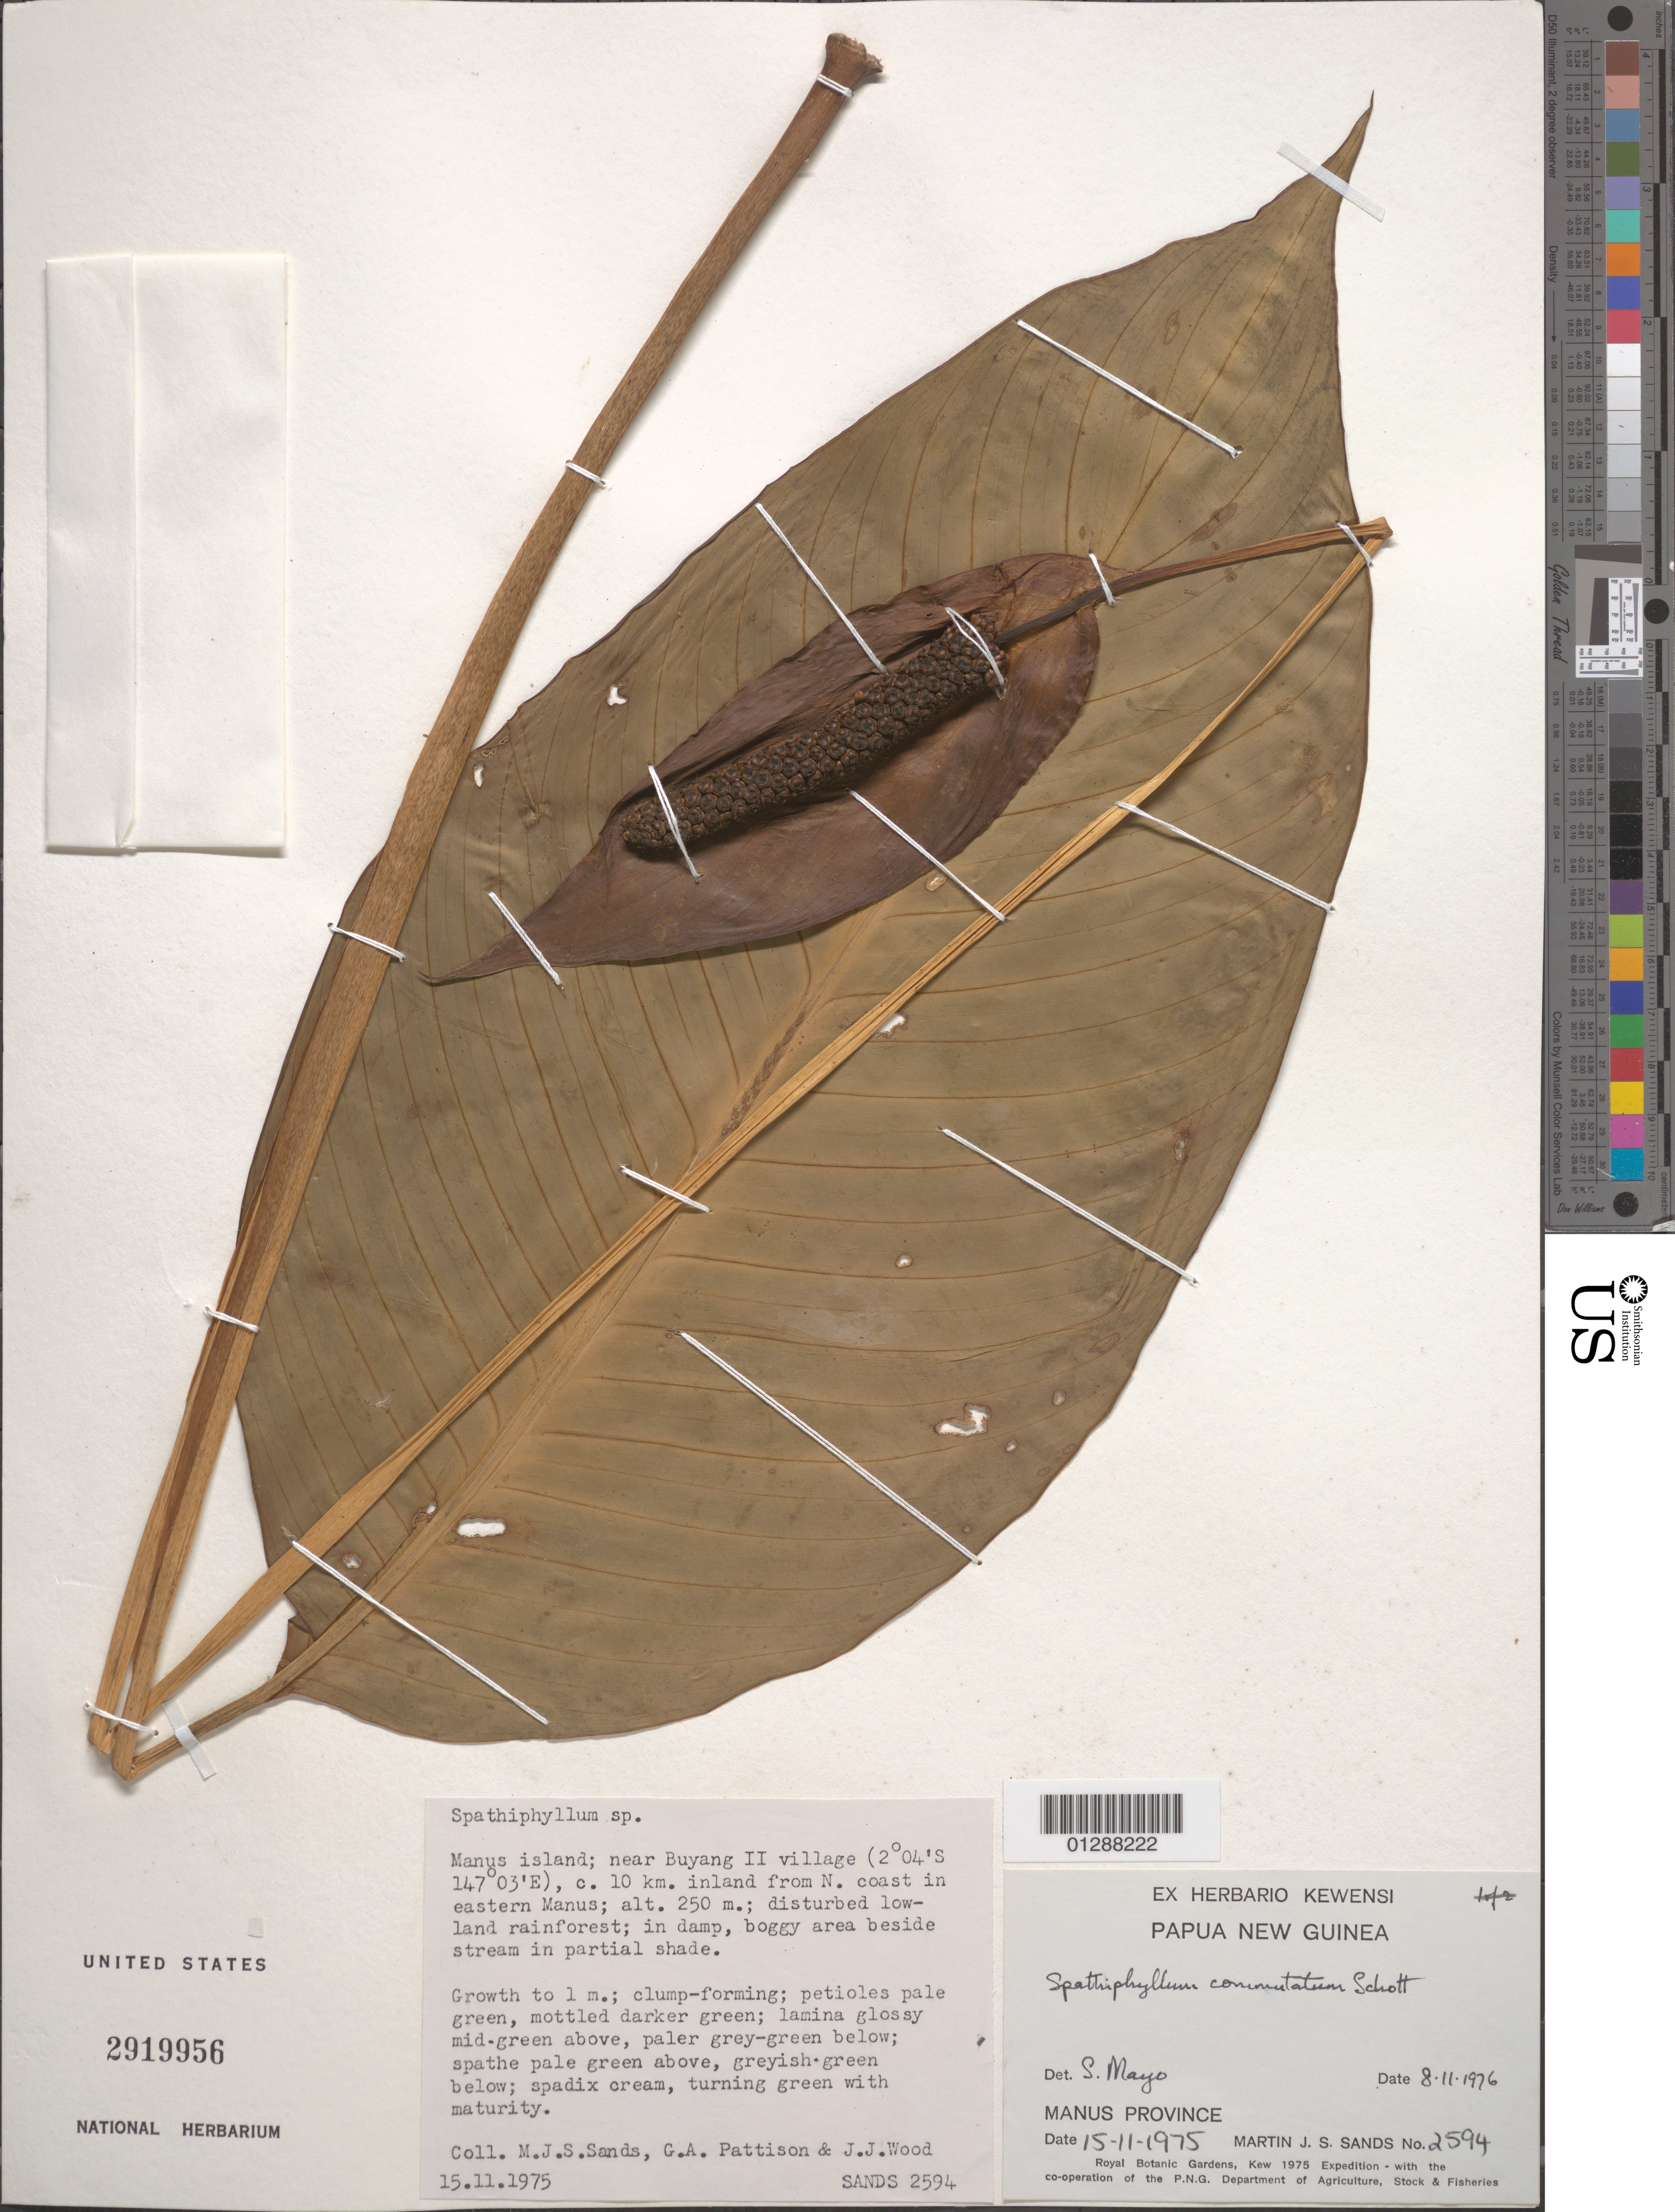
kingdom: Plantae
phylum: Tracheophyta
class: Liliopsida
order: Alismatales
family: Araceae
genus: Spathiphyllum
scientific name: Spathiphyllum commutatum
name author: Schott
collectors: M. Sands, G. Pattison & J. Wood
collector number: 2594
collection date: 1975-11-15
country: Papua New Guinea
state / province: Manus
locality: Manus island; near Buyang II village, c. 10 km. inland from N. coast in eastern Manus.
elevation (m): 250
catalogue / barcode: US 2919956